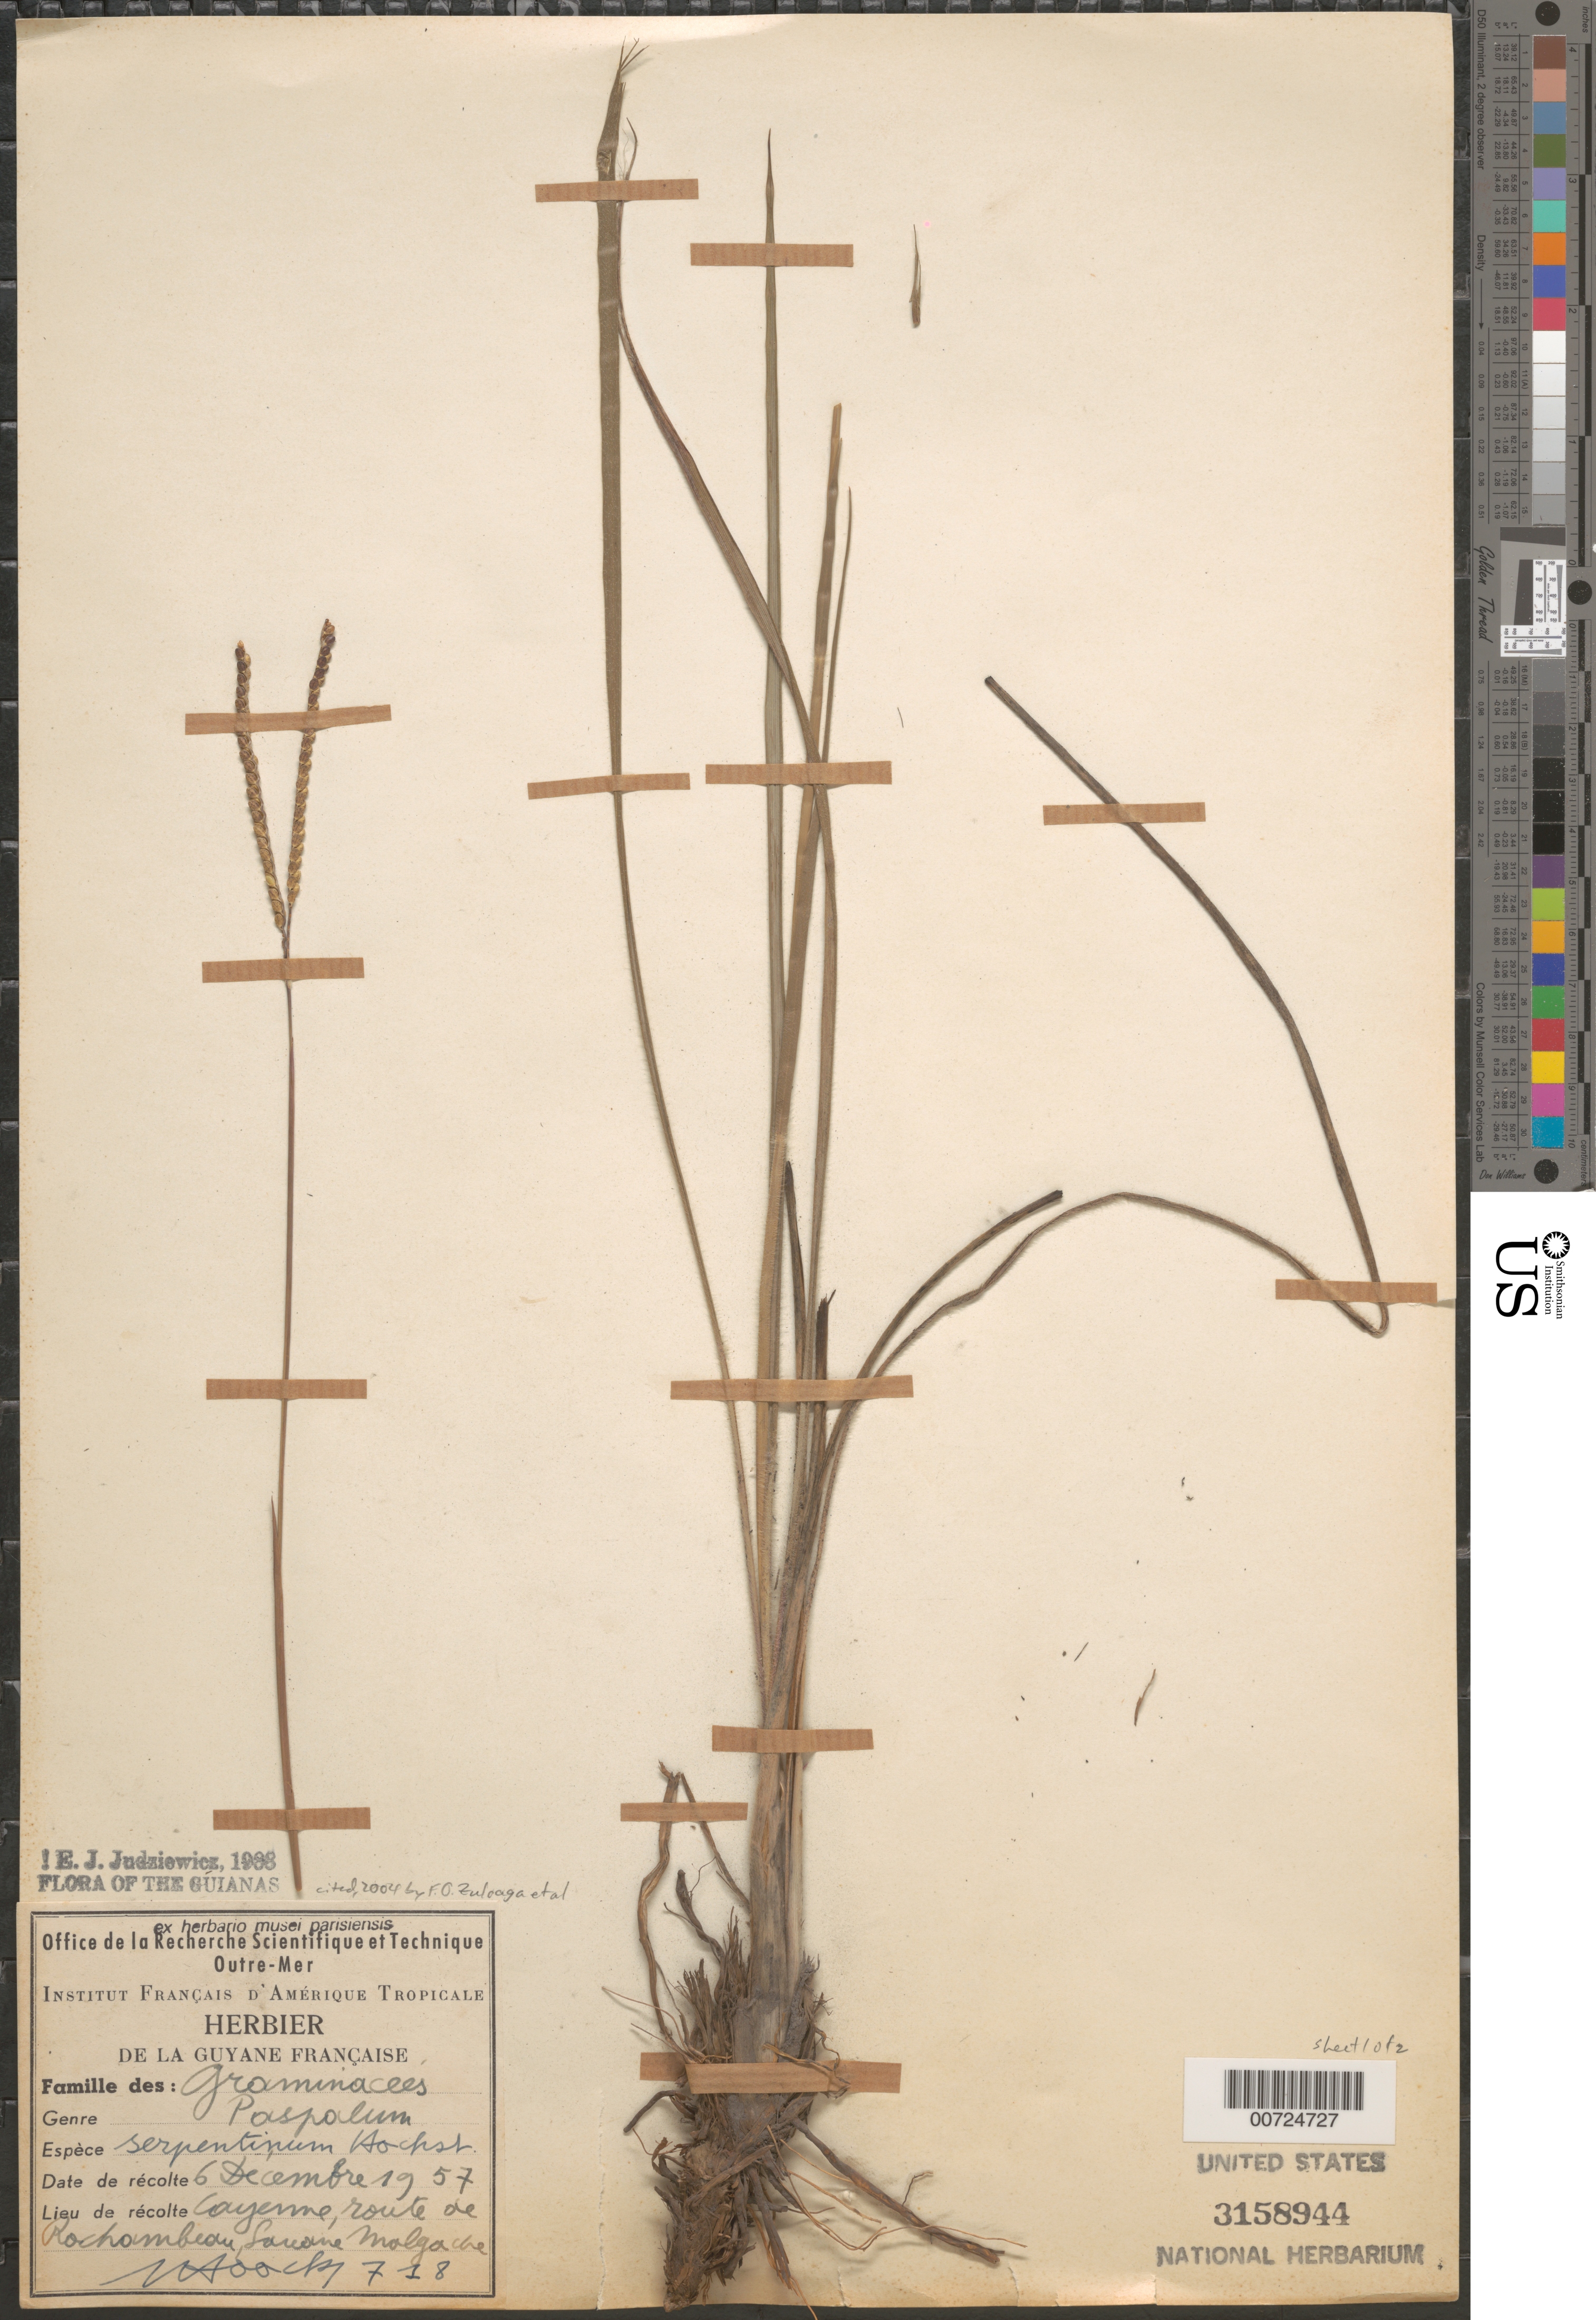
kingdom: Plantae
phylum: Tracheophyta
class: Liliopsida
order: Poales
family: Poaceae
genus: Paspalum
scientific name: Paspalum serpentinum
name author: Hochst. ex Steud.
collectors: J. Hoock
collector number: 718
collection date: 1957-12-06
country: French Guiana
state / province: Cayenne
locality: Guyane Française. Cayennne, route de Rochambeau, Savane Malgache.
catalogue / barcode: US 3158944